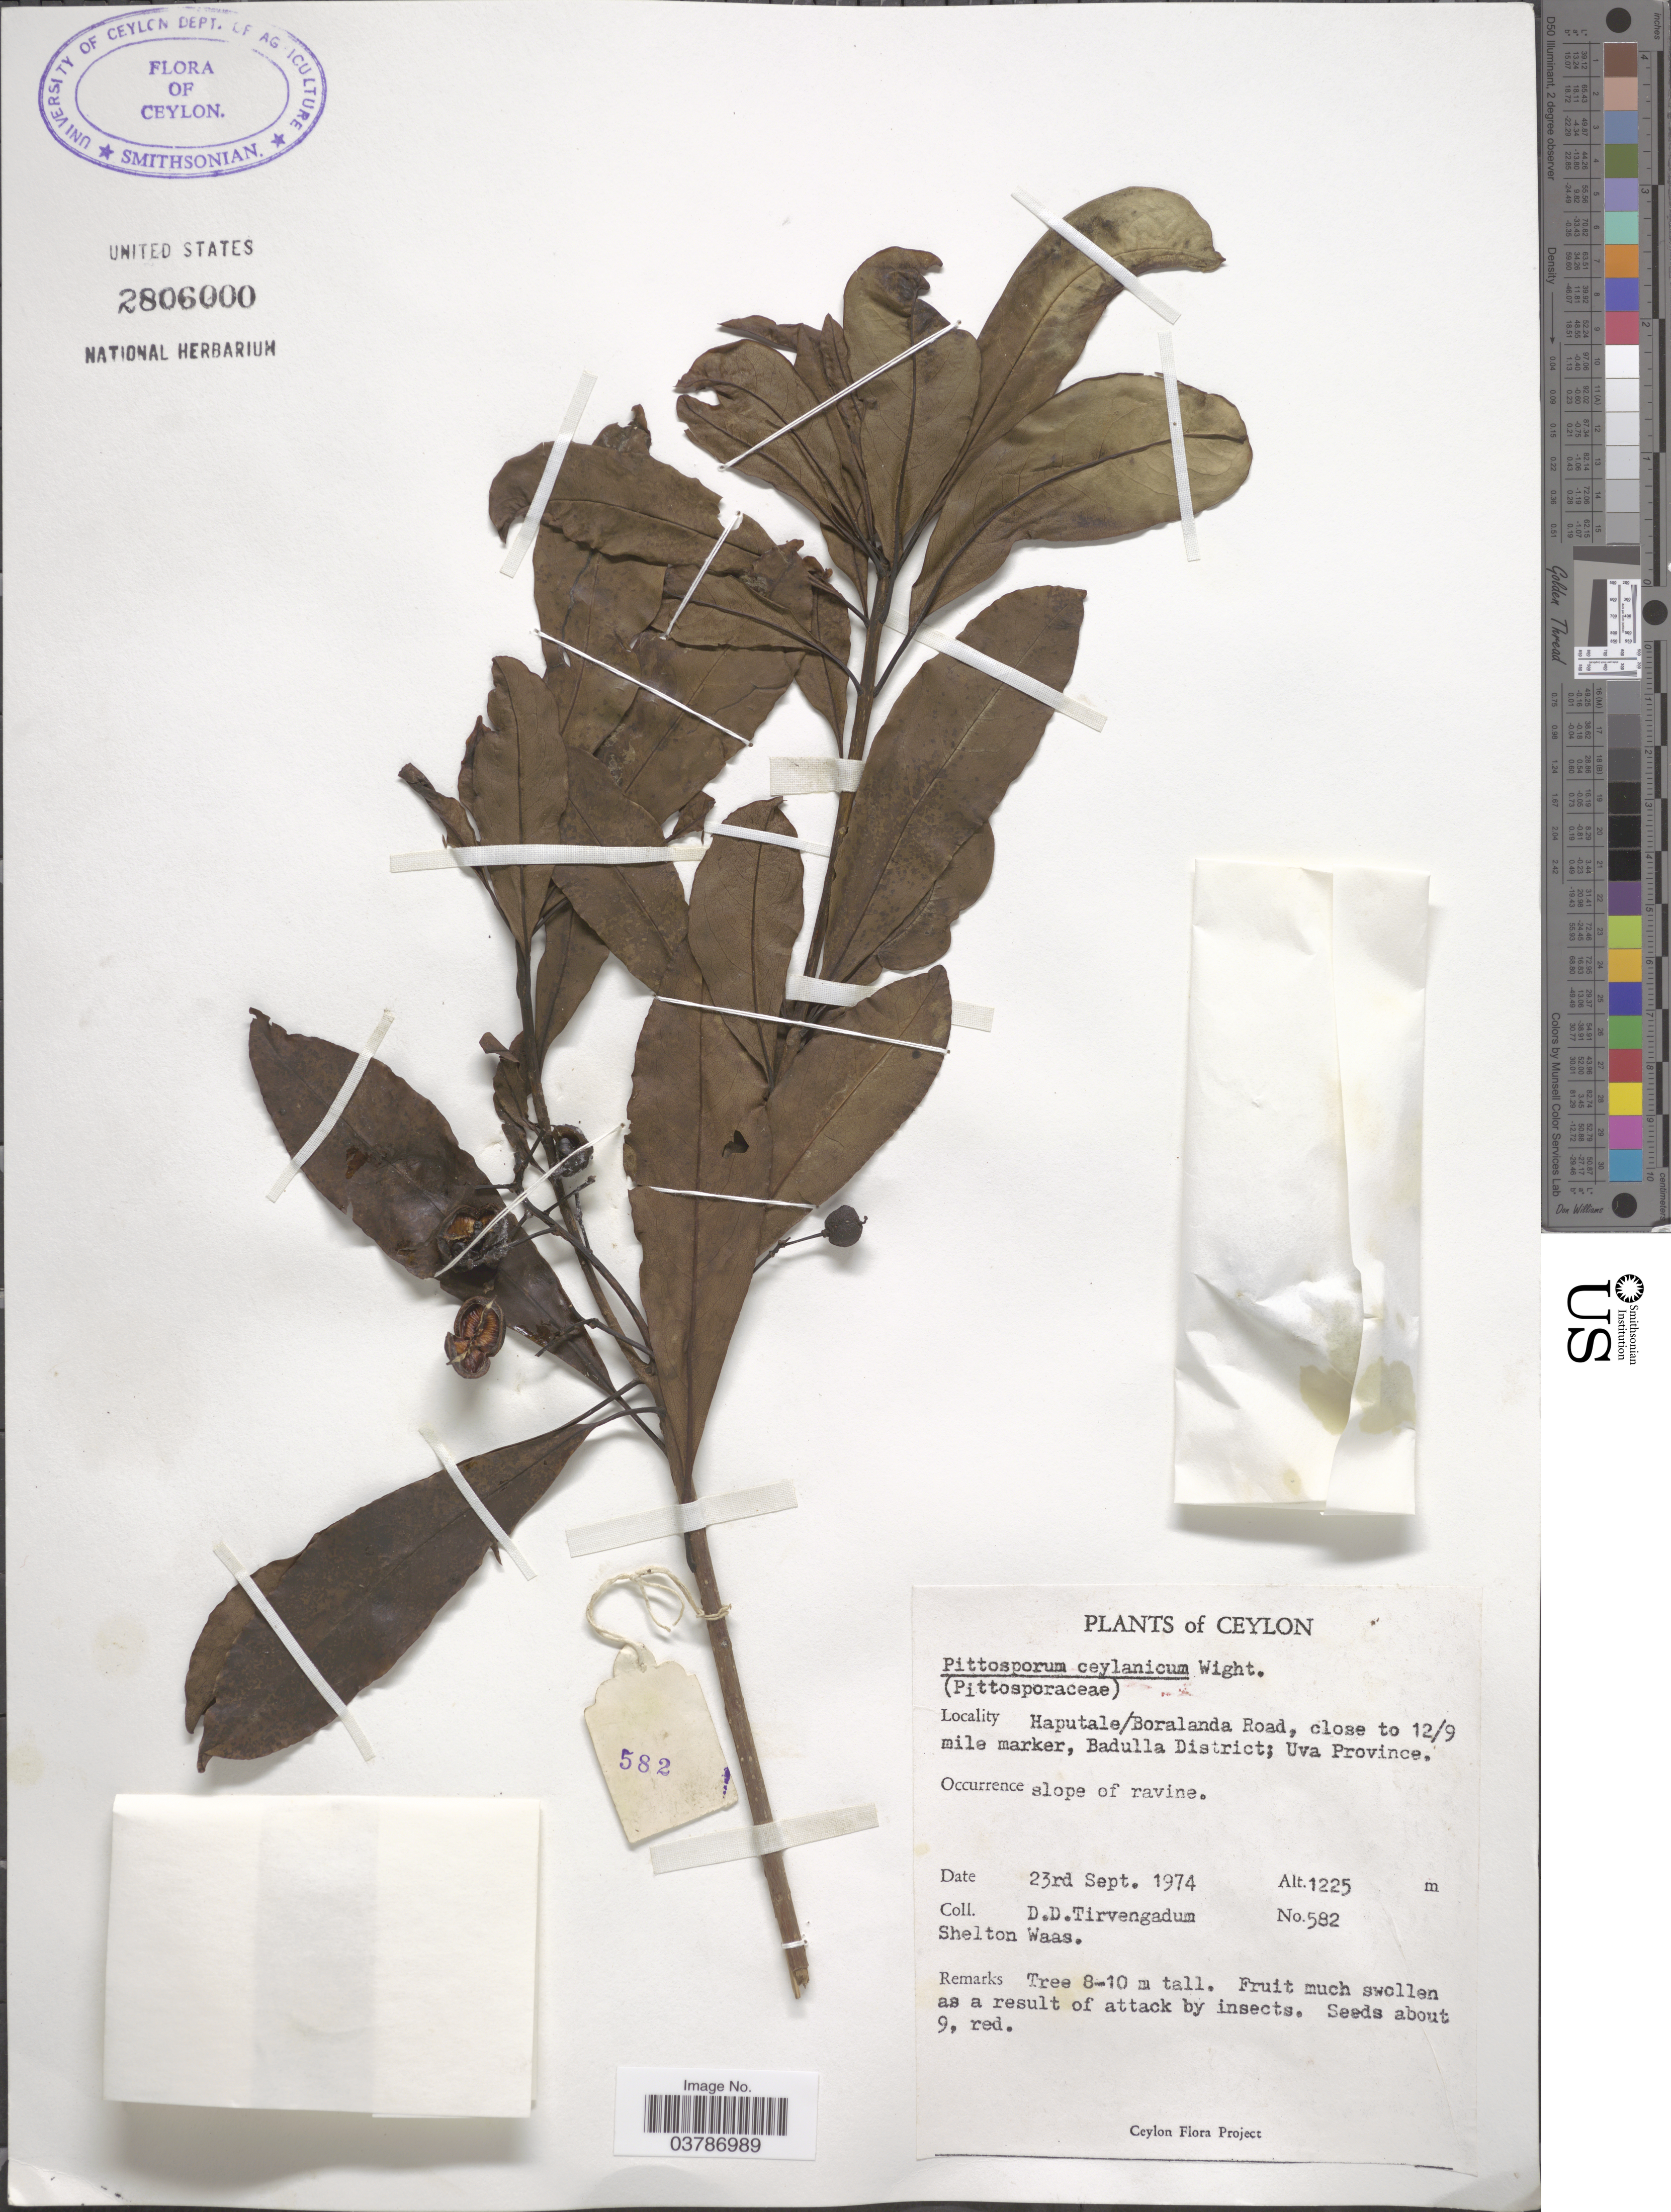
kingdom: Plantae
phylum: Tracheophyta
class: Magnoliopsida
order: Apiales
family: Pittosporaceae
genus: Pittosporum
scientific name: Pittosporum ceylanicum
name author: Wight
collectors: D. Tirvengadum & S. Waas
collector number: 582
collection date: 1974-09-23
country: Sri Lanka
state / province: Uva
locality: Ceylon. Haputale/Boralanda Road, close to 12/9 mile marker, Badulla District.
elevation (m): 1225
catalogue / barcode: US 2806000